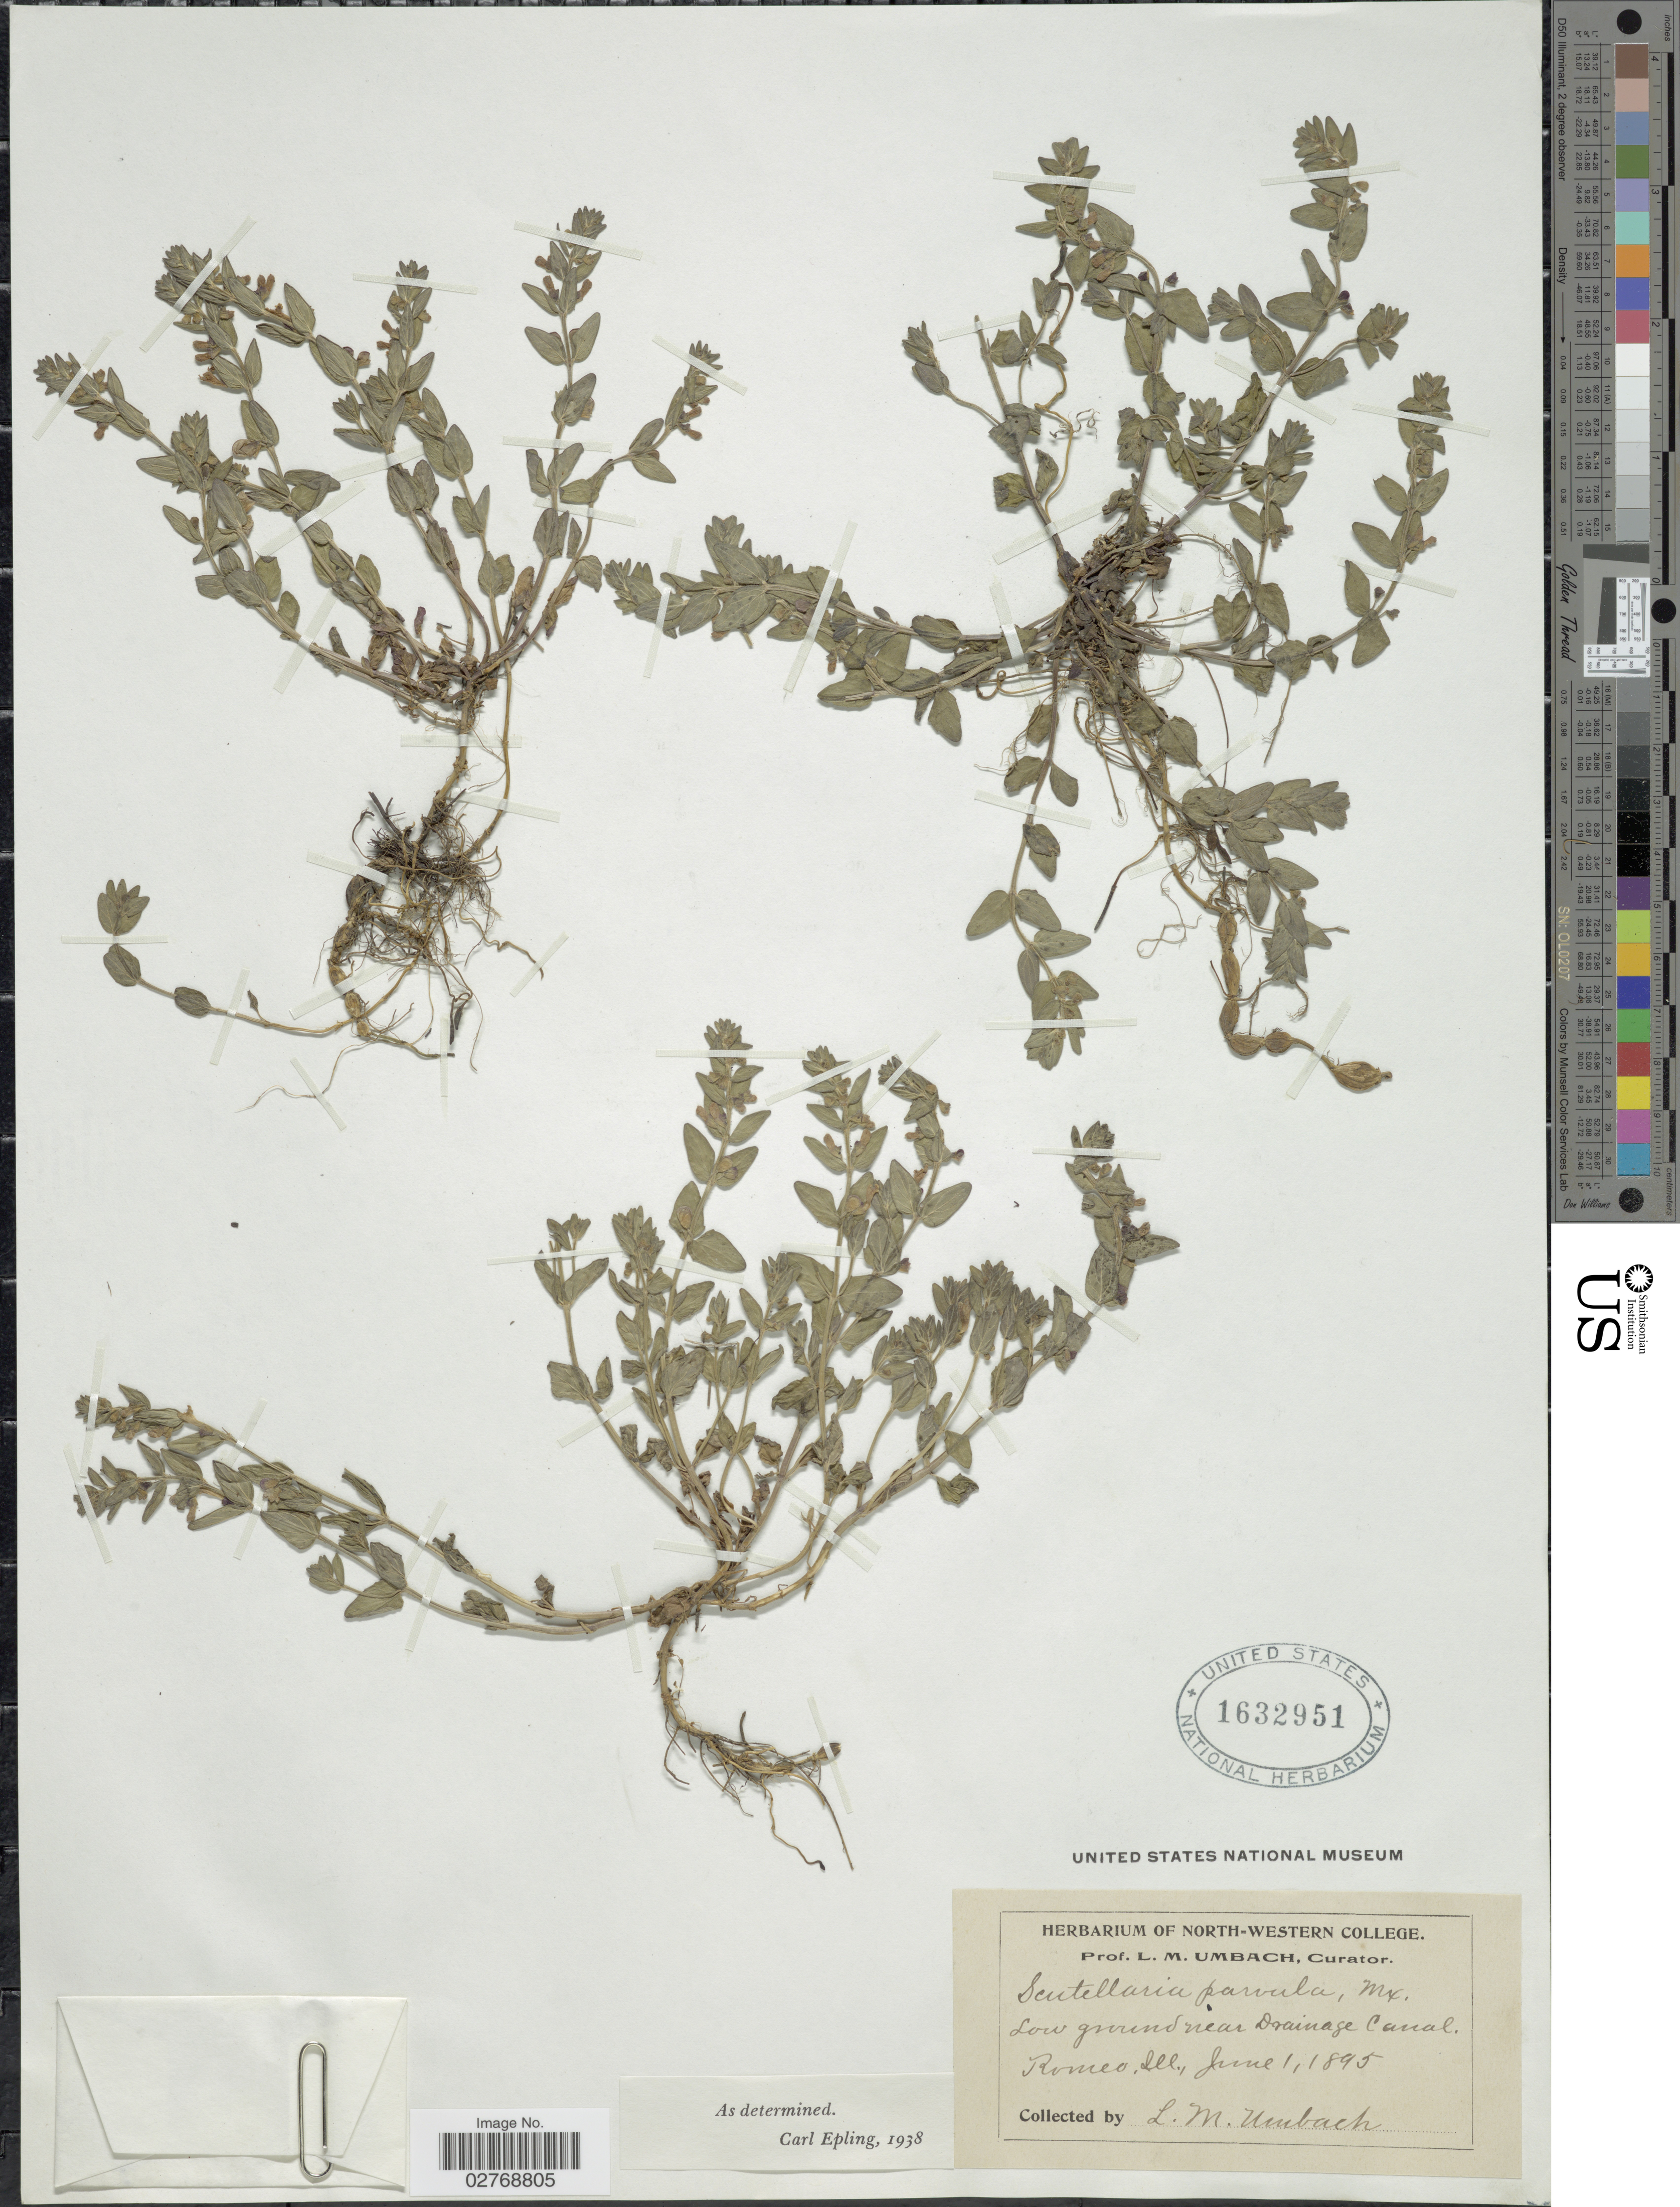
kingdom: Plantae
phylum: Tracheophyta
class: Magnoliopsida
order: Lamiales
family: Lamiaceae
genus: Scutellaria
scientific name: Scutellaria parvula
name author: Michx.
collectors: L. M. Umbach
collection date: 1895-06-01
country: United States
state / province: Illinois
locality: Low ground near Drainage Canal. Romeo.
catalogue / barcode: US 1632951